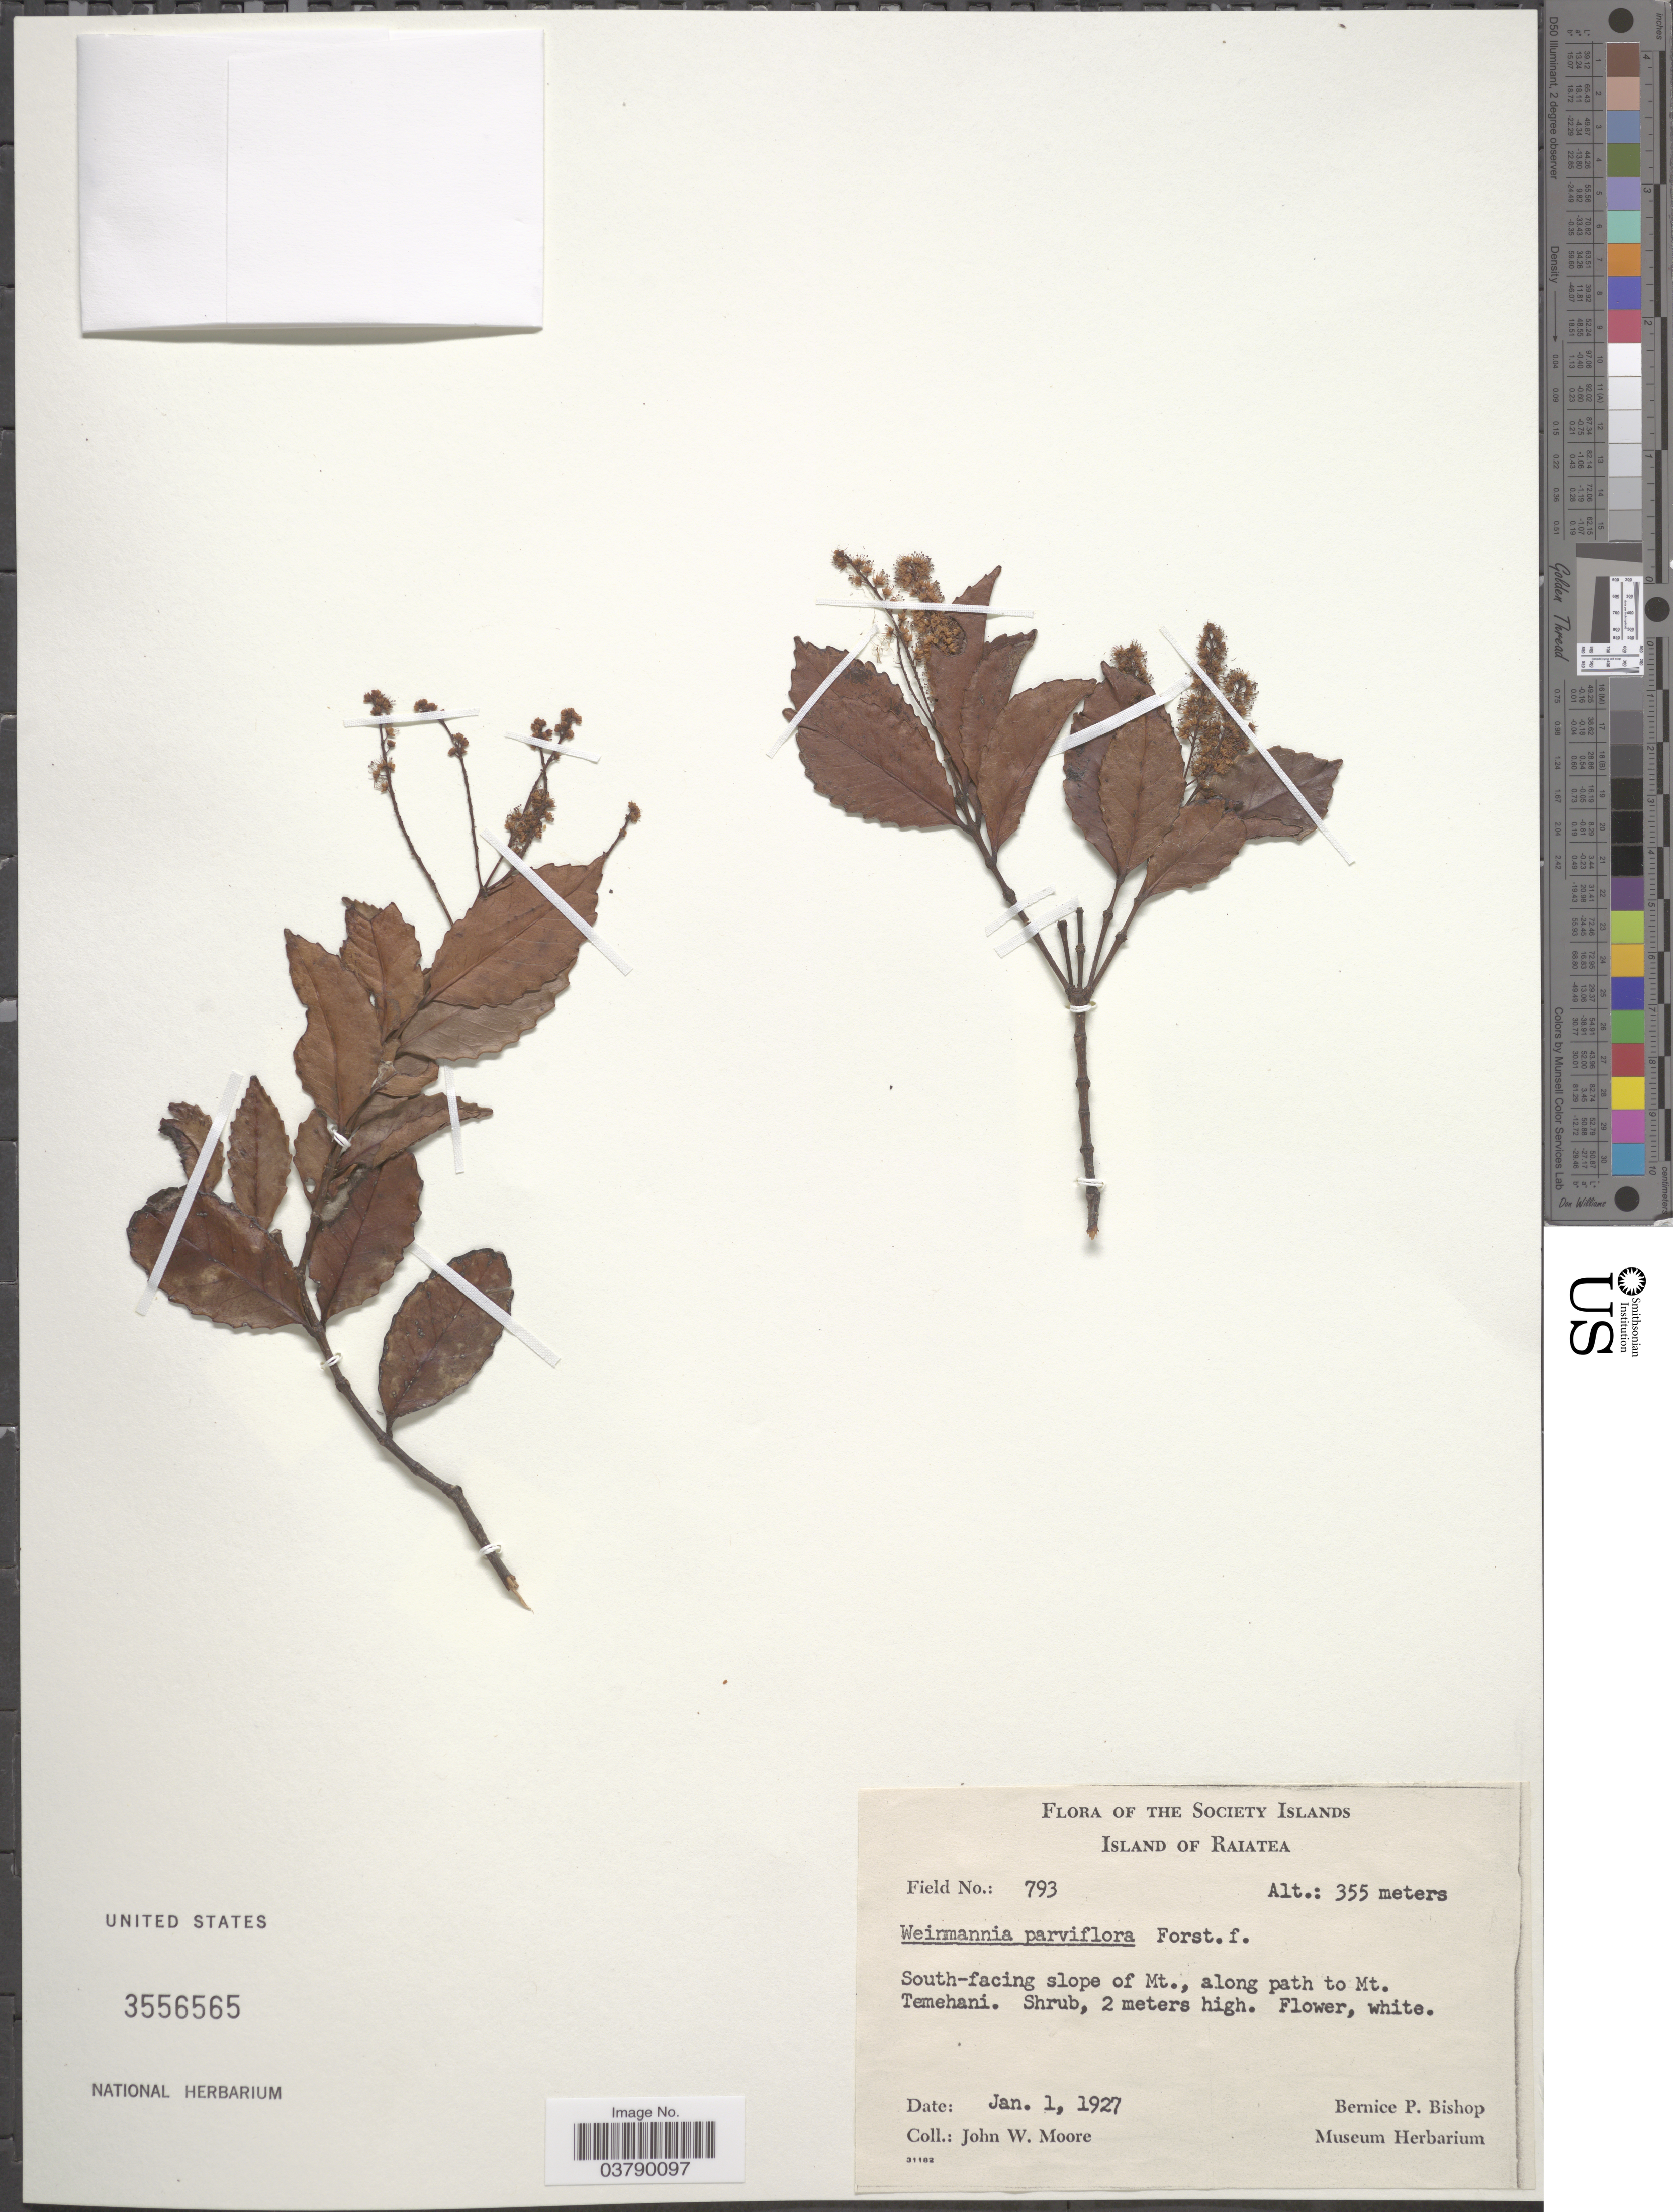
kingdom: Plantae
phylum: Tracheophyta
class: Magnoliopsida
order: Oxalidales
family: Cunoniaceae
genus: Pterophylla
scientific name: Pterophylla parviflora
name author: (G. Forst.) Pillon & H.C. Hopkins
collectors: J. Moore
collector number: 793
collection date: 1927-01-01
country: French Polynesia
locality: The Society Islands. Island of Raiatea. South-facing slope of Mt., along path to Mt. Temehani.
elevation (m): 355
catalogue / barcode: US 3556565